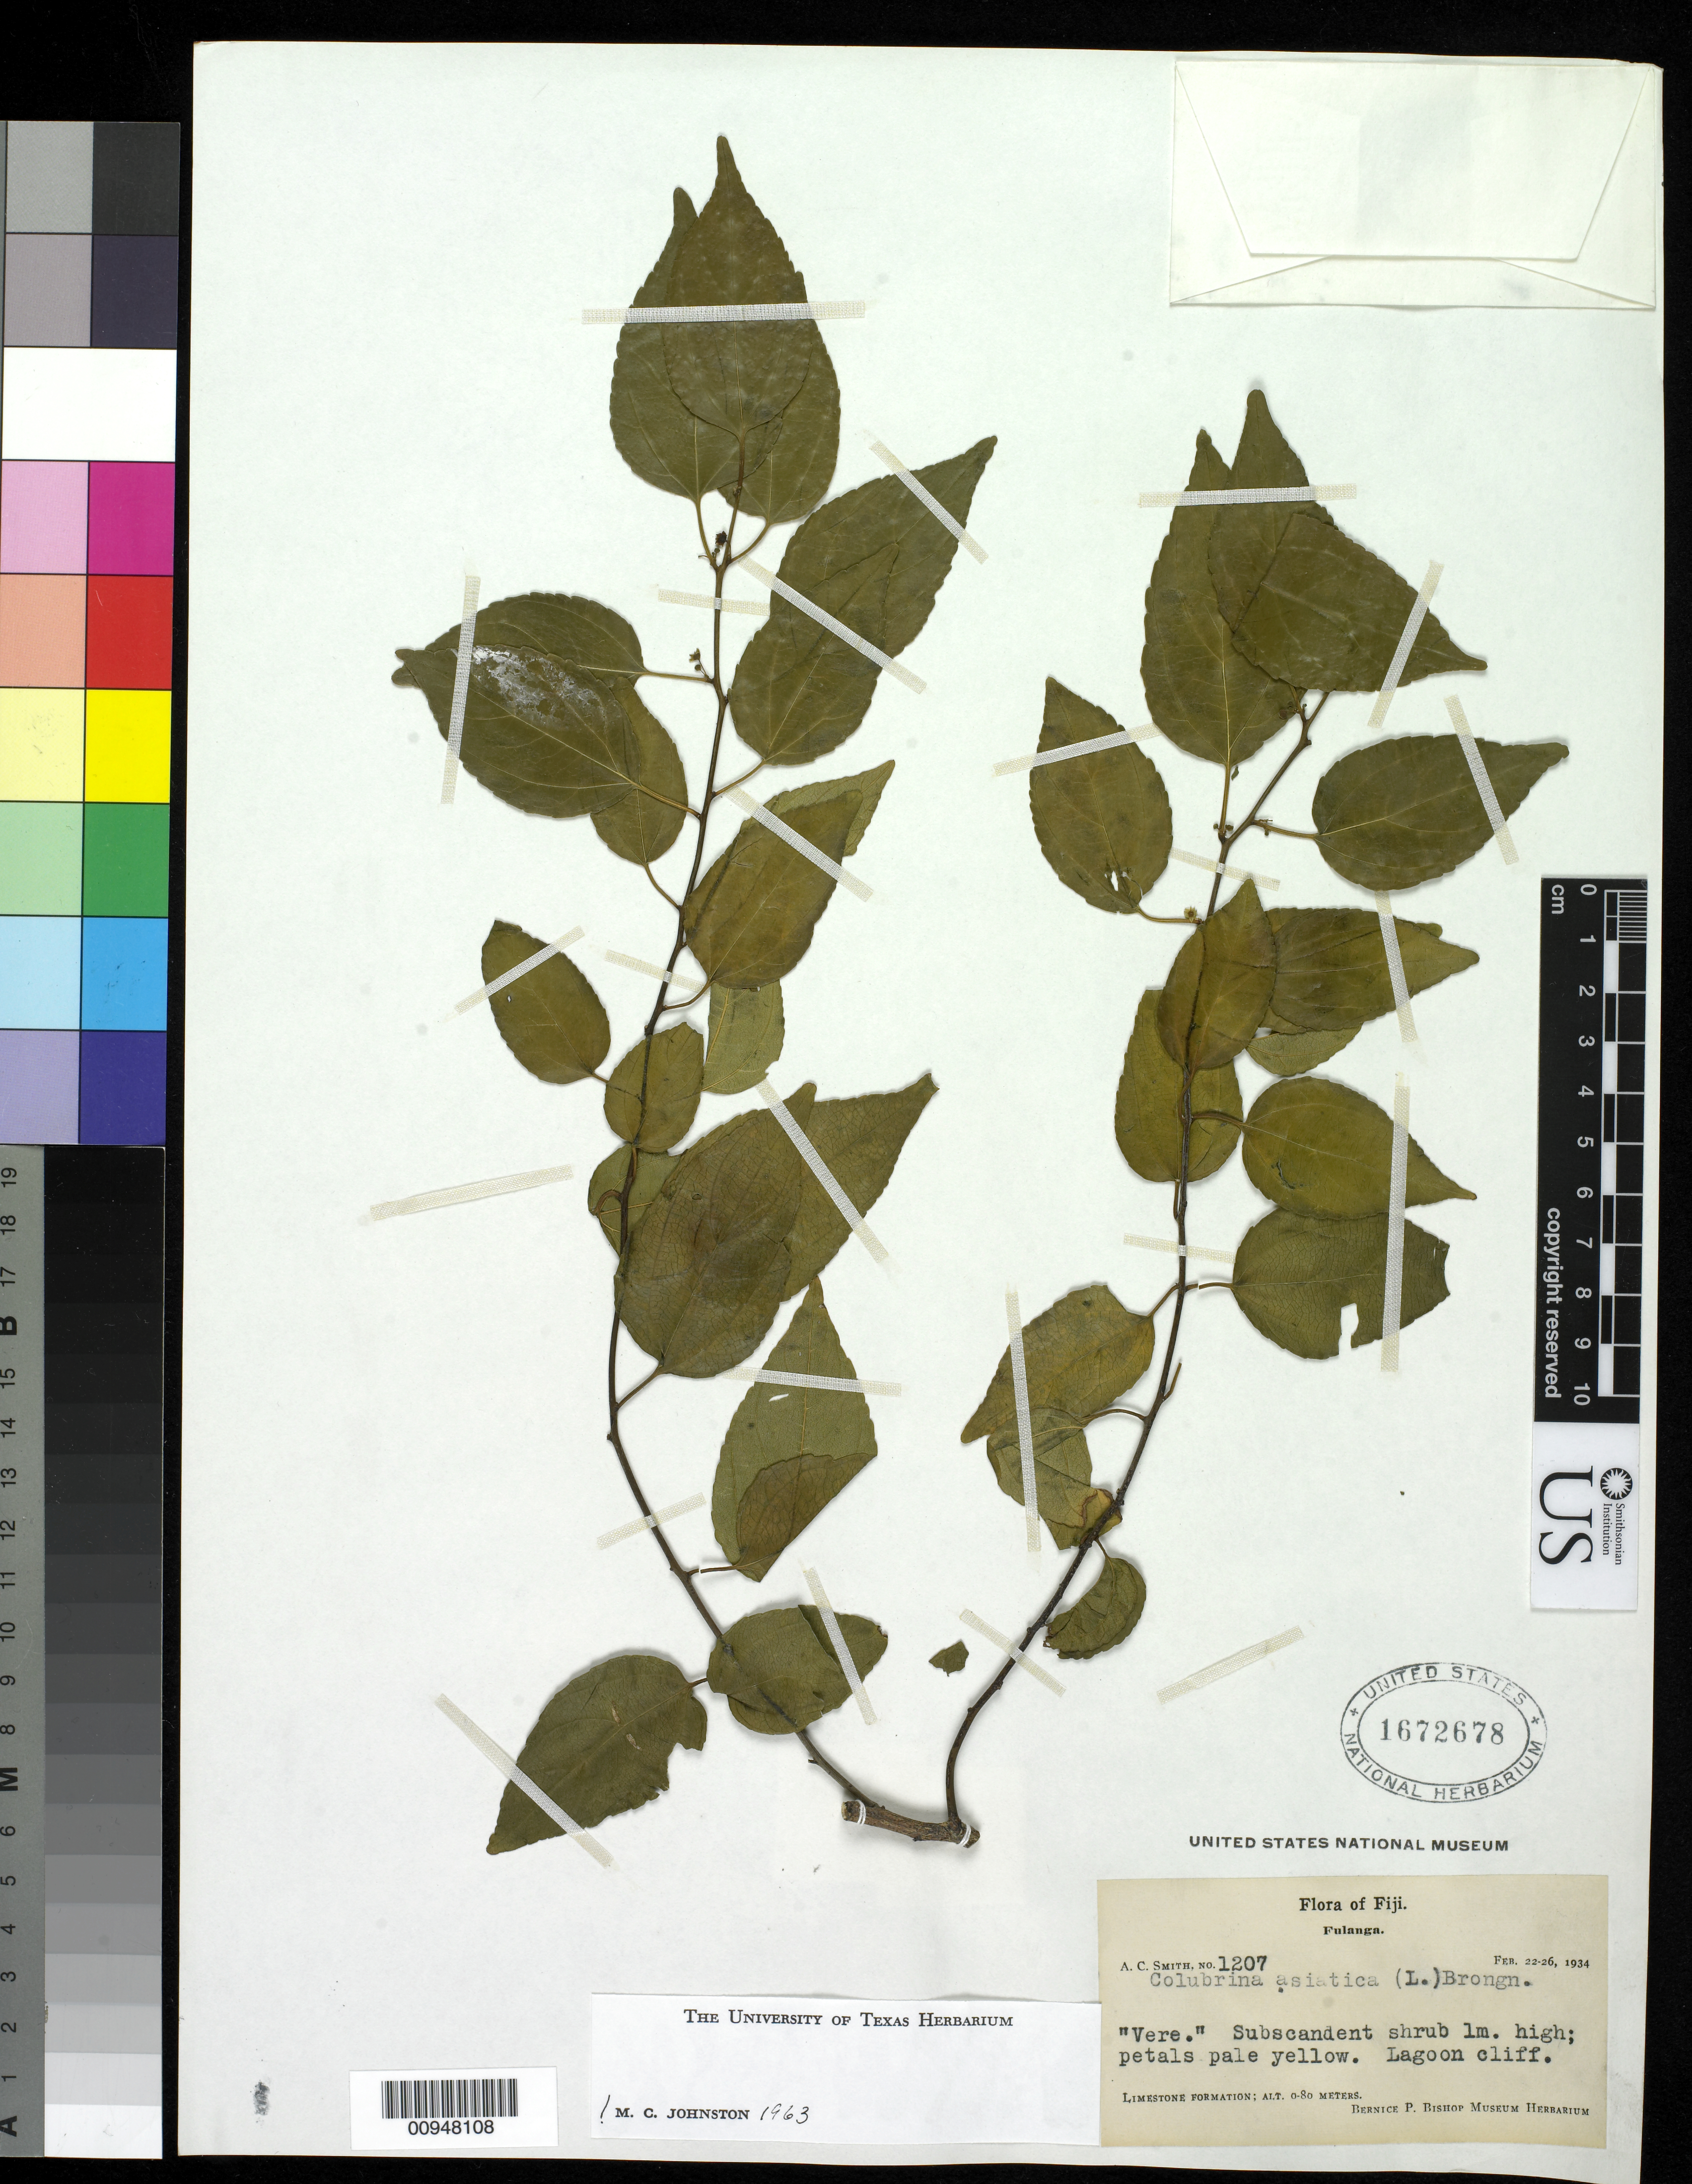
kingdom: Plantae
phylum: Tracheophyta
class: Magnoliopsida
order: Rosales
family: Rhamnaceae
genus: Colubrina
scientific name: Colubrina asiatica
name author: (L.) Brongn.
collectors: C. A. Smith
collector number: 1207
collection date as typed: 22 Feb 1934 to 26 Feb 1934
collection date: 1934-02-22/1934-02-26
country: Fiji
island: Fulaga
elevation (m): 0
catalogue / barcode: US 1672678